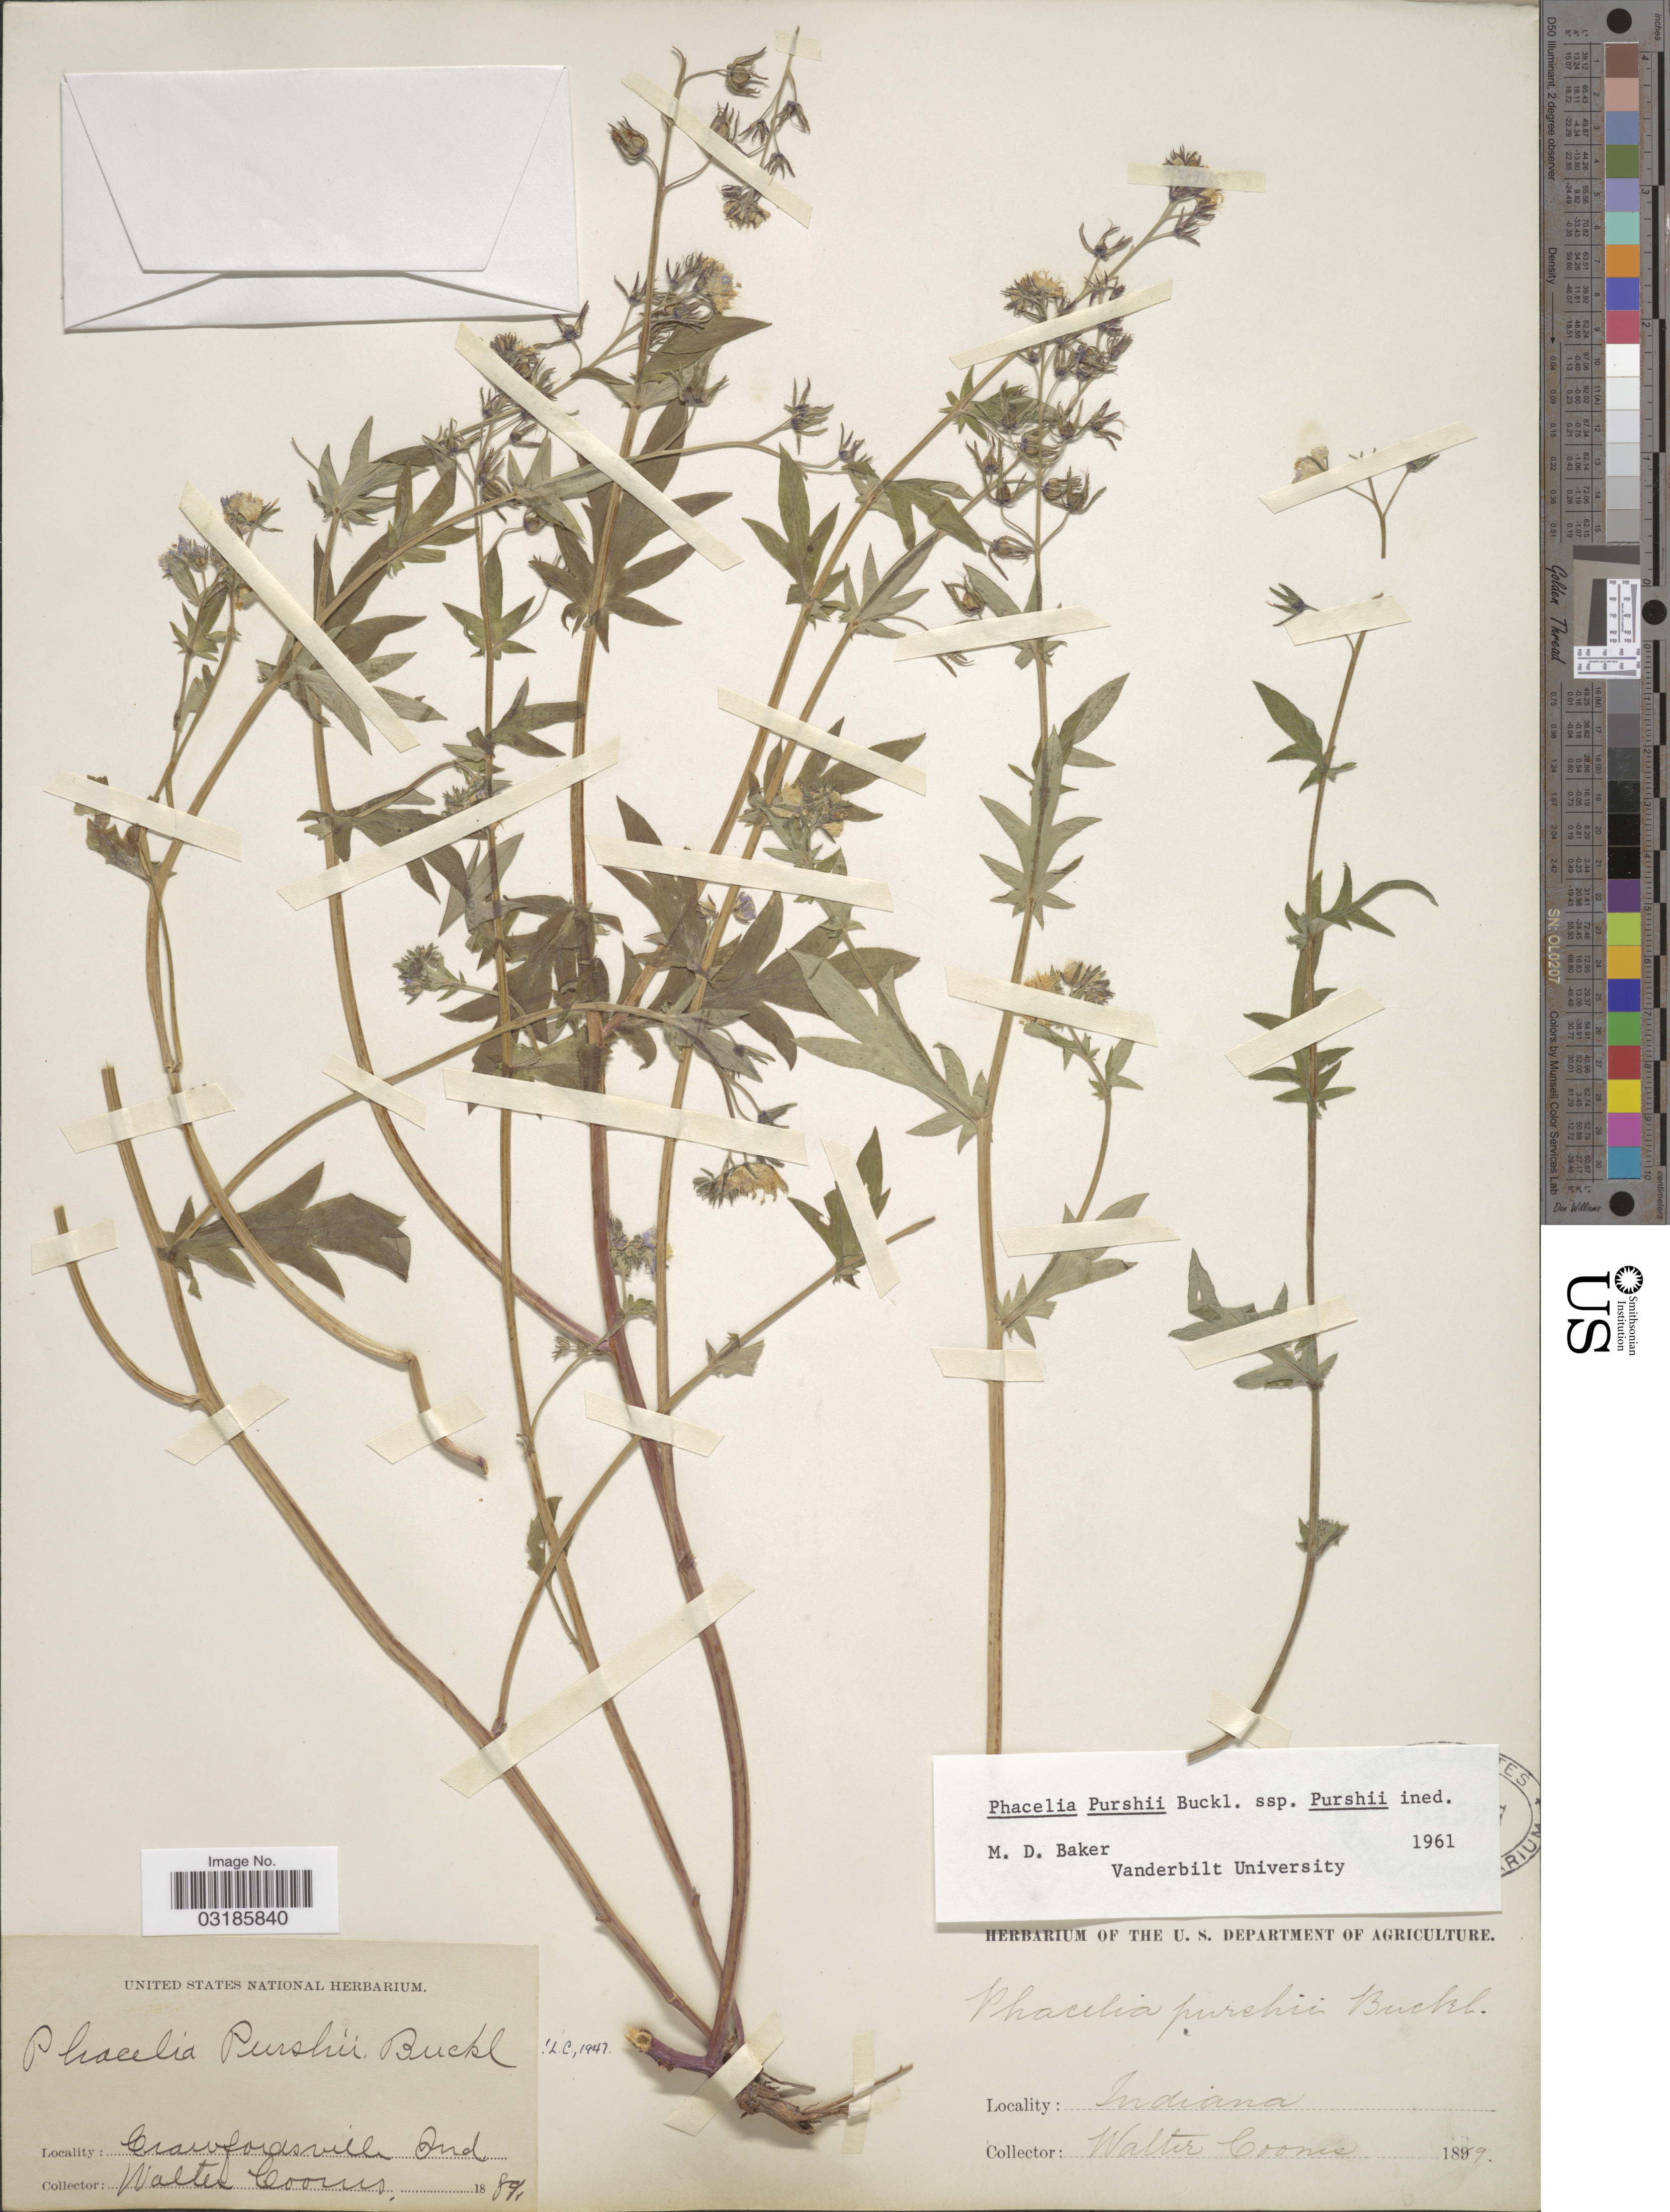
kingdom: Plantae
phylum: Tracheophyta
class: Magnoliopsida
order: Boraginales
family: Hydrophyllaceae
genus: Phacelia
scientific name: Phacelia purshii subsp. purshii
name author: Buckley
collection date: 1889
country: United States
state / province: Indiana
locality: Crawfordsville Ind.